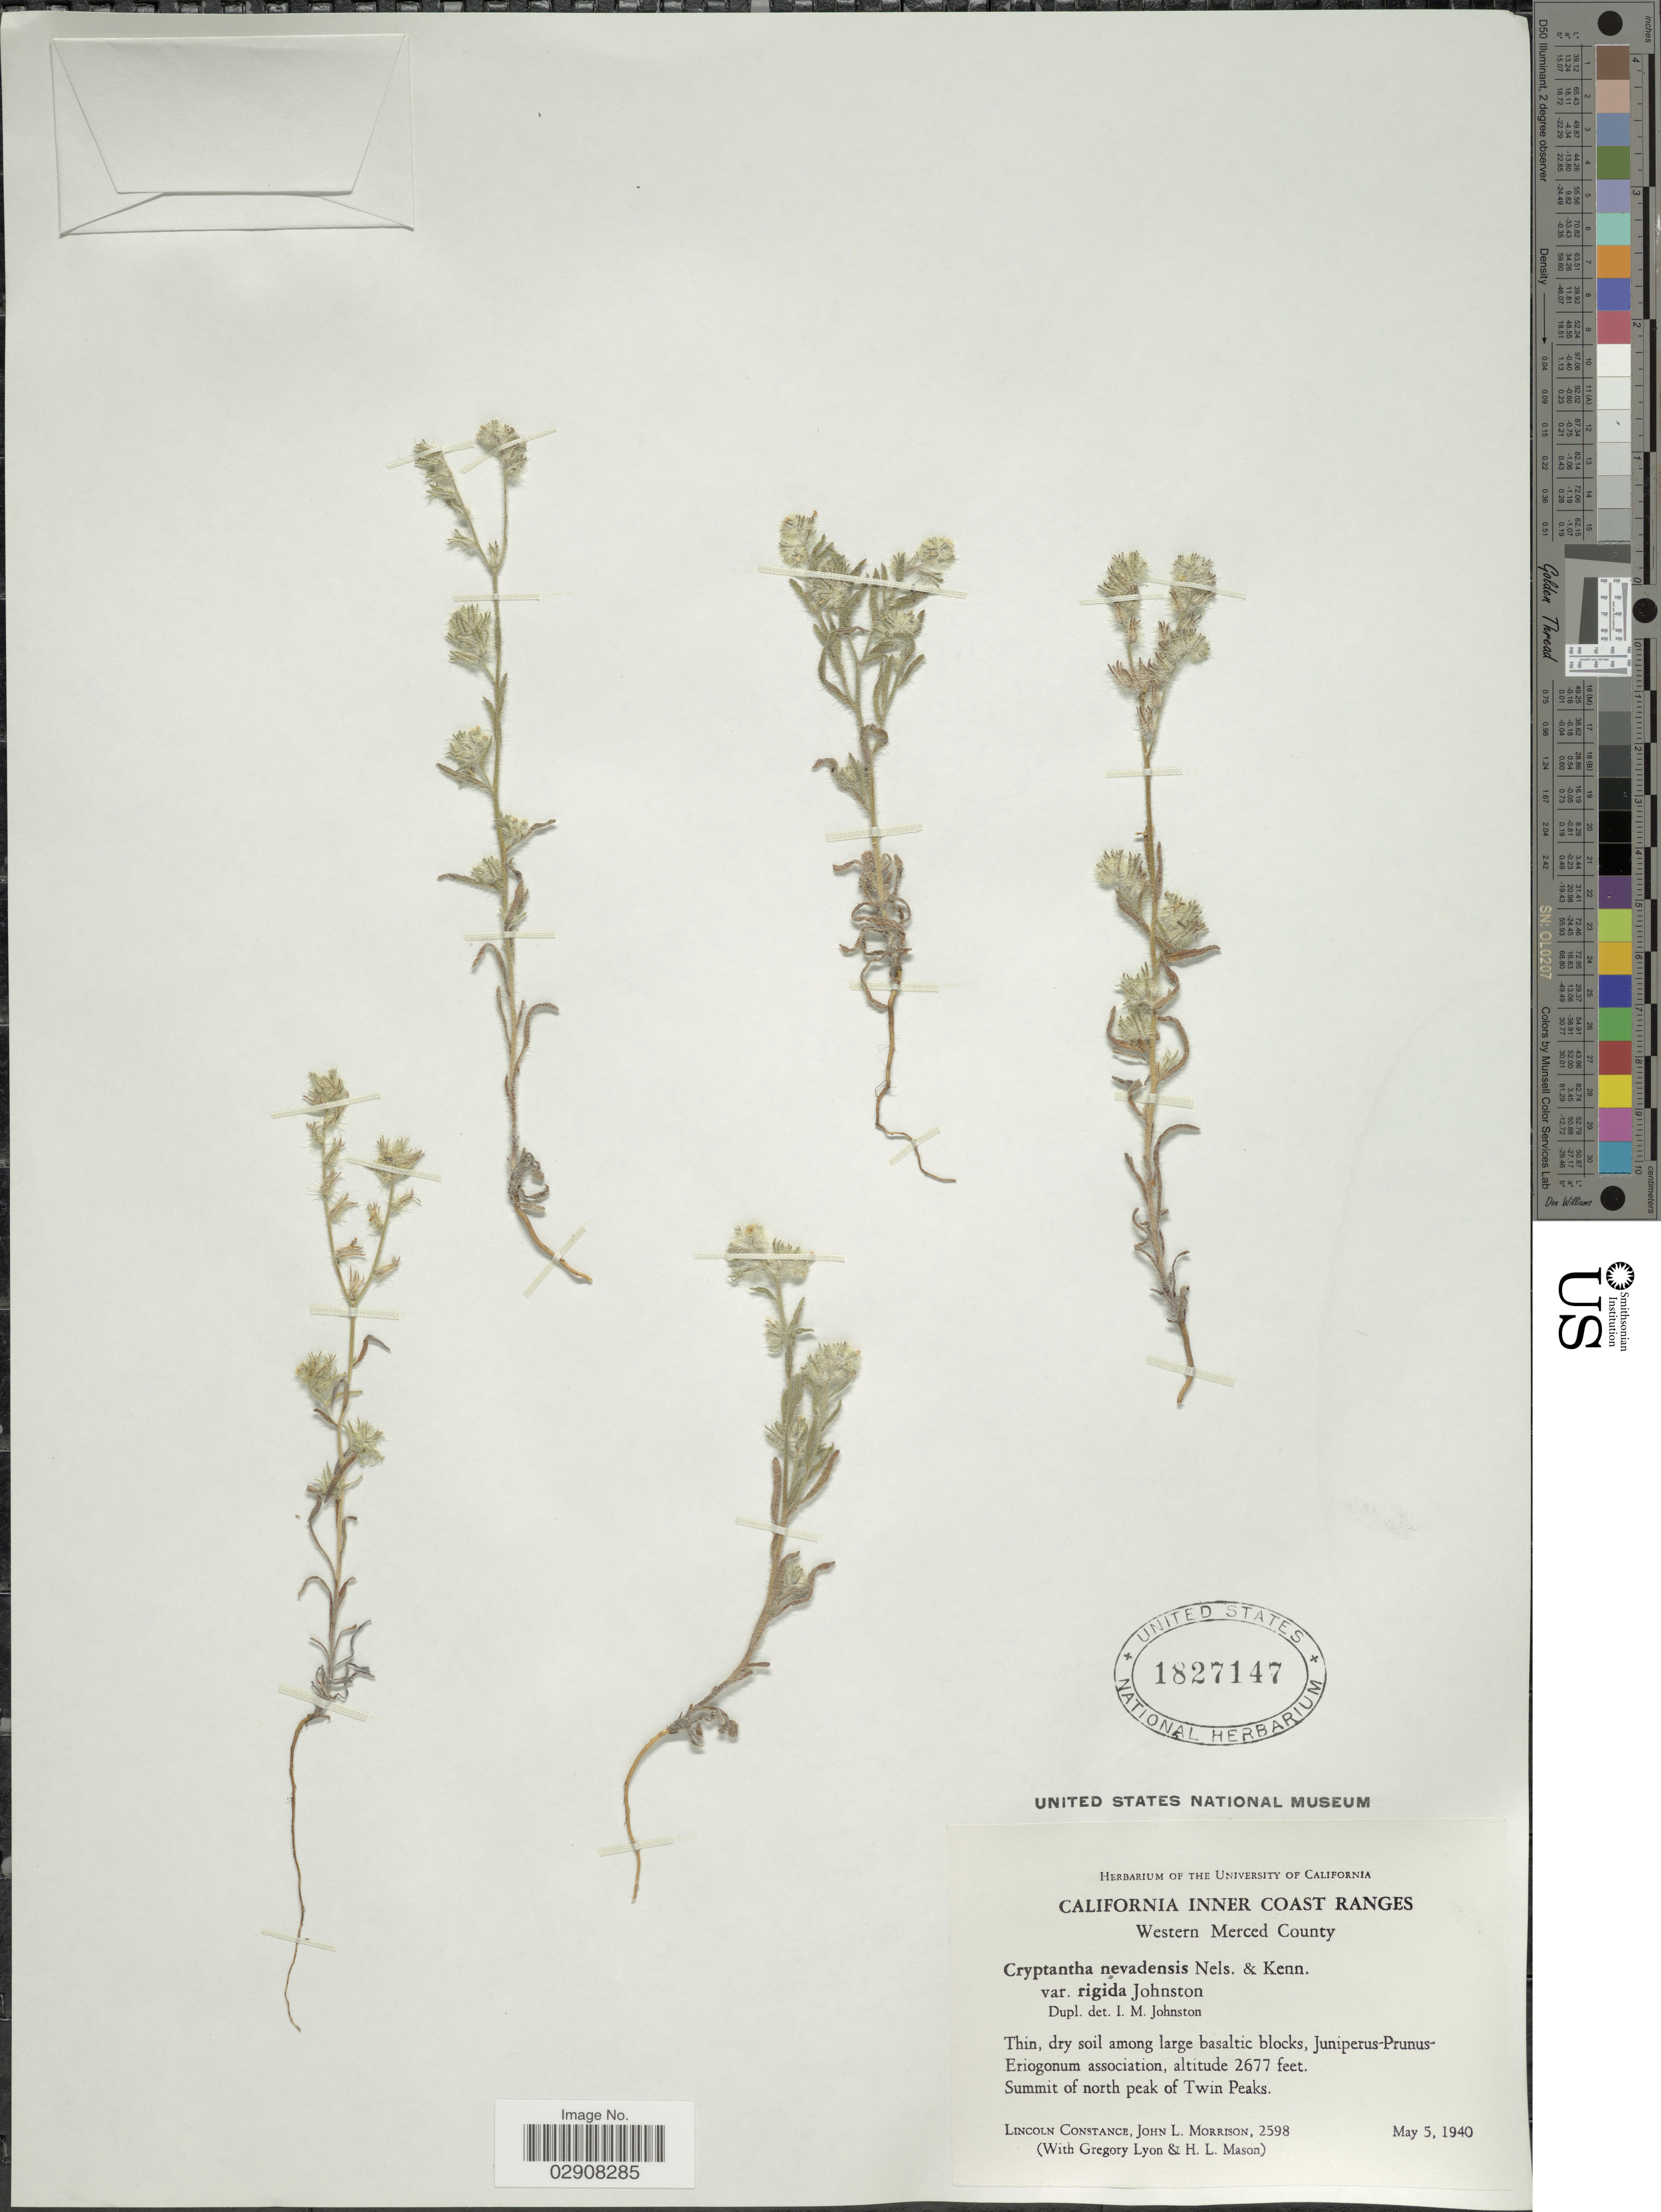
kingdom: Plantae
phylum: Tracheophyta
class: Magnoliopsida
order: Boraginales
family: Boraginaceae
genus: Cryptantha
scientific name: Cryptantha nevadensis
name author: A. Nelson & P.B. Kenn.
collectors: L. Constance, J. Morrison, G. Lyon & H. L. Mason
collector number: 2598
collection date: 1940-05-05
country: United States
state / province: California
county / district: Merced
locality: California Inner Coast Ranges. Western Merced County. Summit of north peak of Twin Peaks.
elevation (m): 816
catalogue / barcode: US 1827147